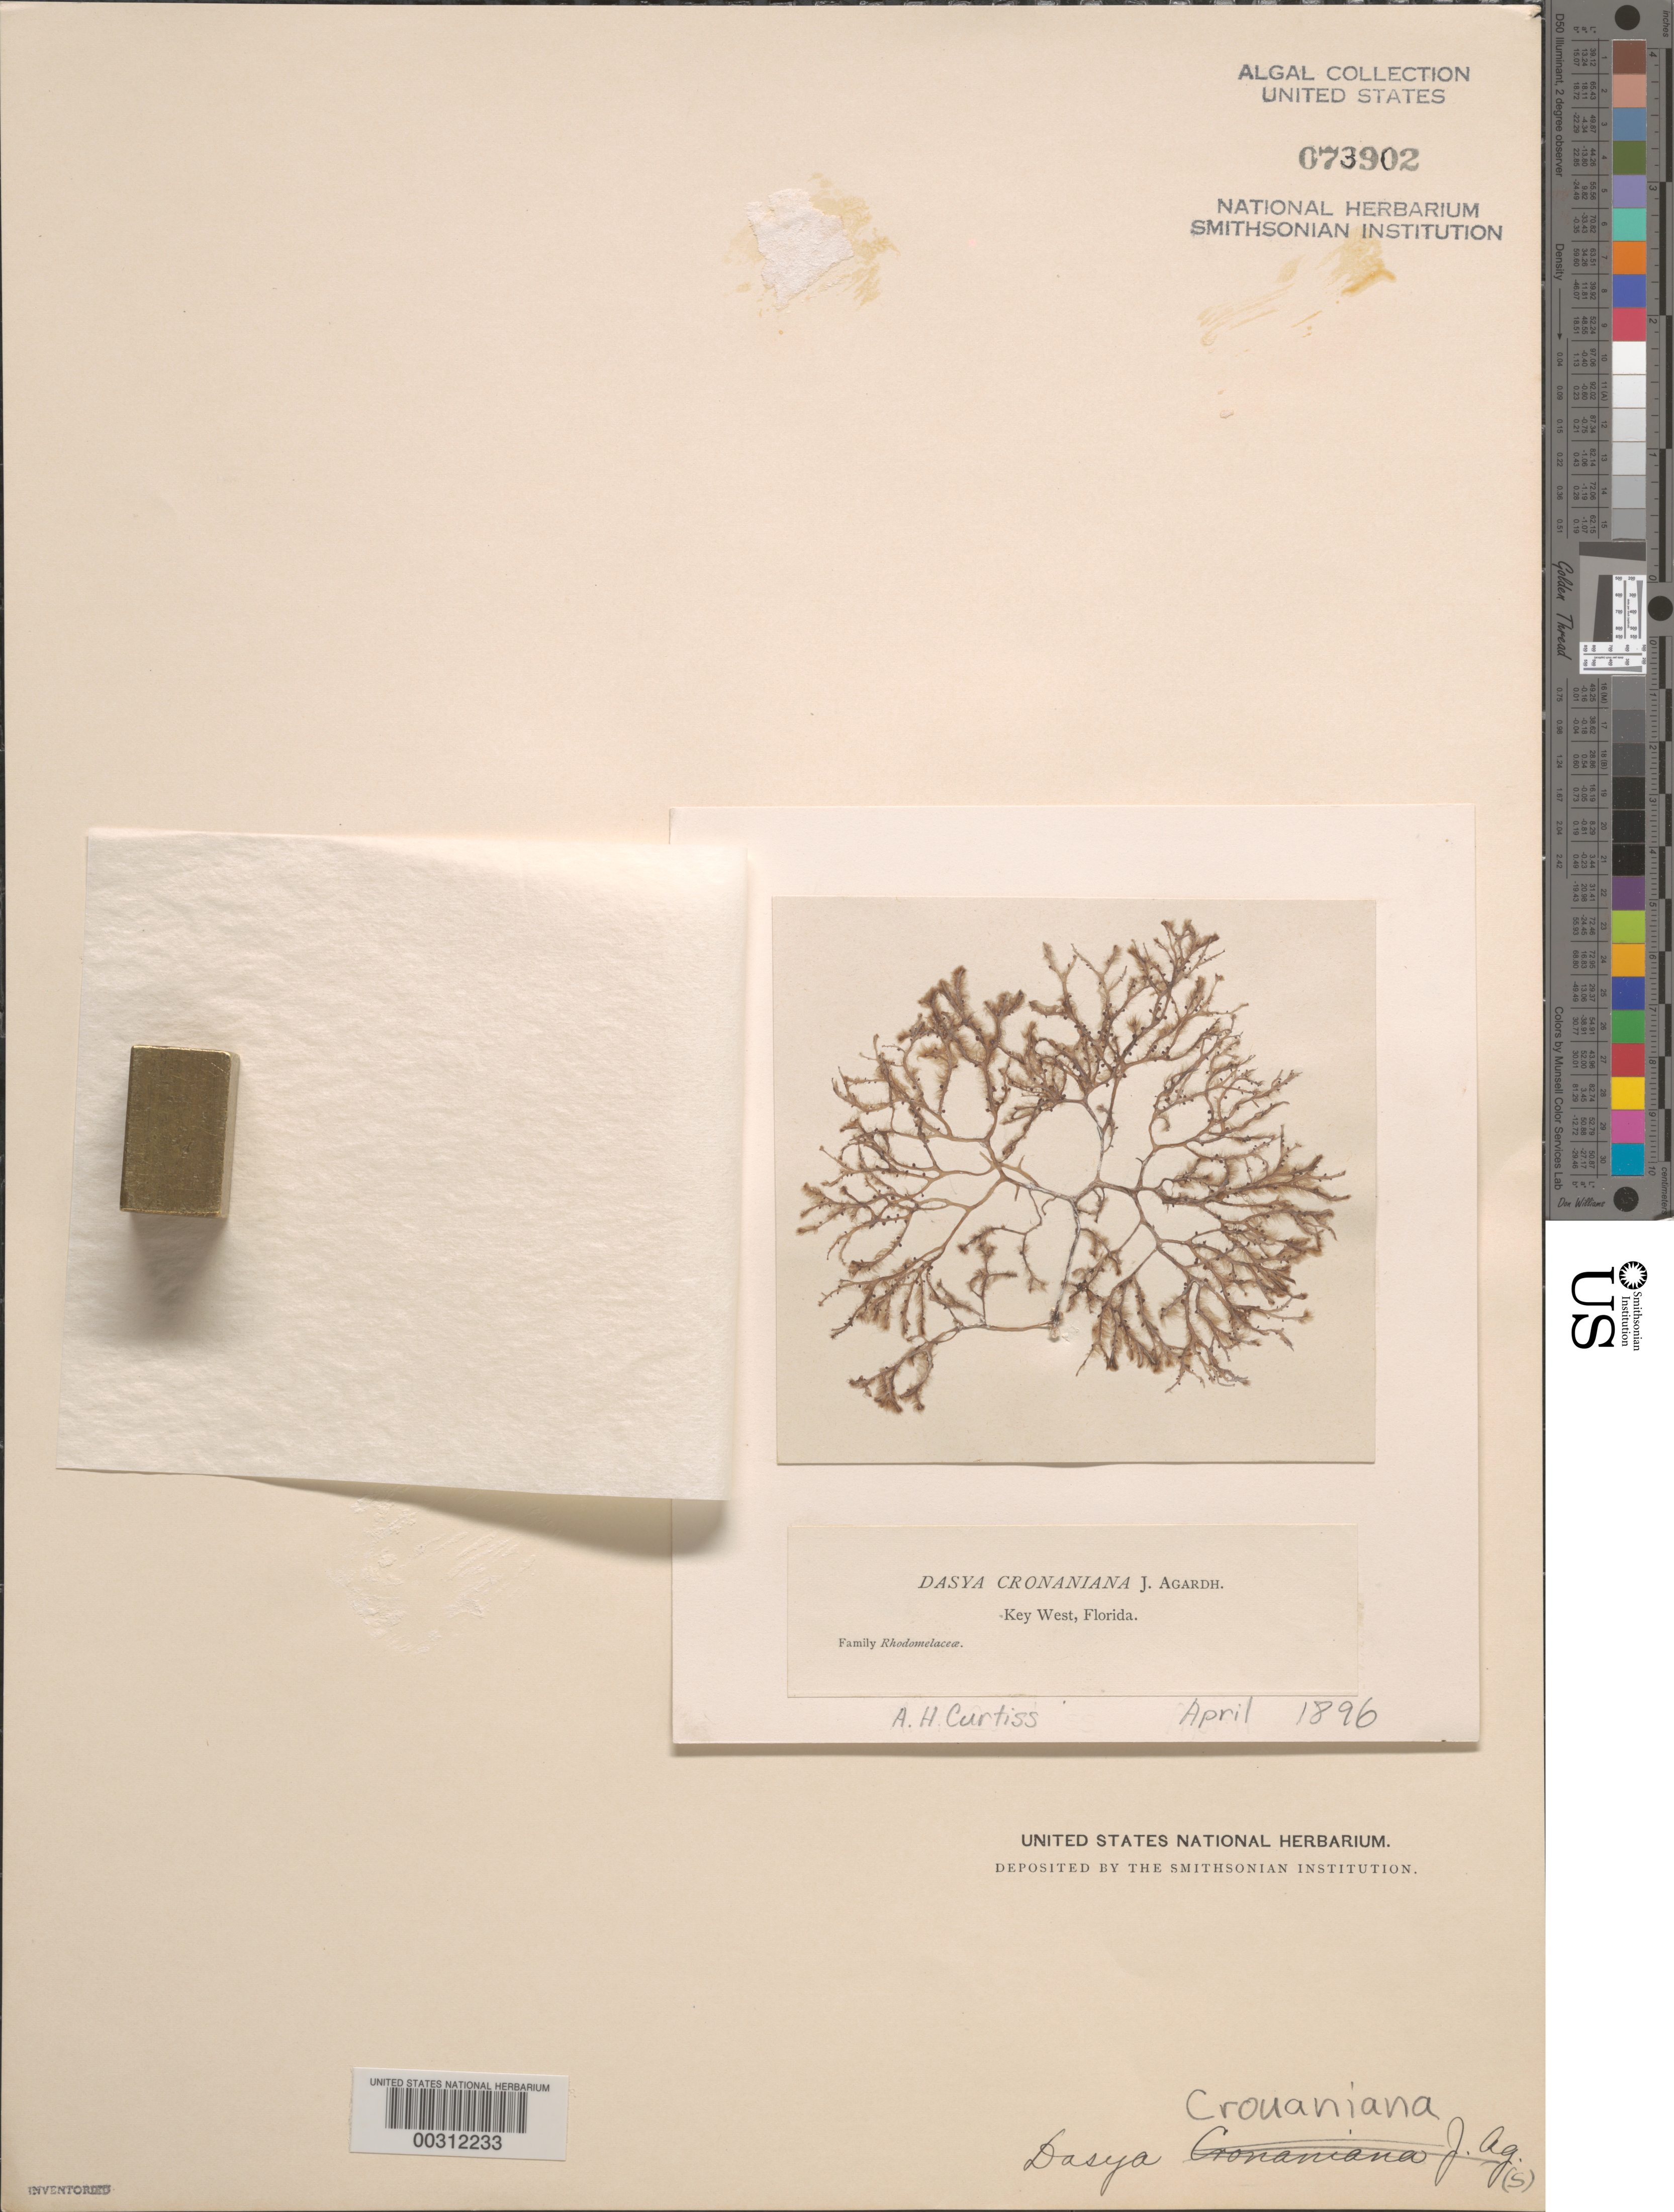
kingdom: Plantae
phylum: Rhodophyta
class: Florideophyceae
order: Ceramiales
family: Dasyaceae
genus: Dasya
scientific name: Dasya crouaniana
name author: J. Agardh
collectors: A. H. Curtiss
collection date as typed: Apr 1896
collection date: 1896-04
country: United States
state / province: Florida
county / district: Monroe County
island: Key West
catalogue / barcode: US 73902